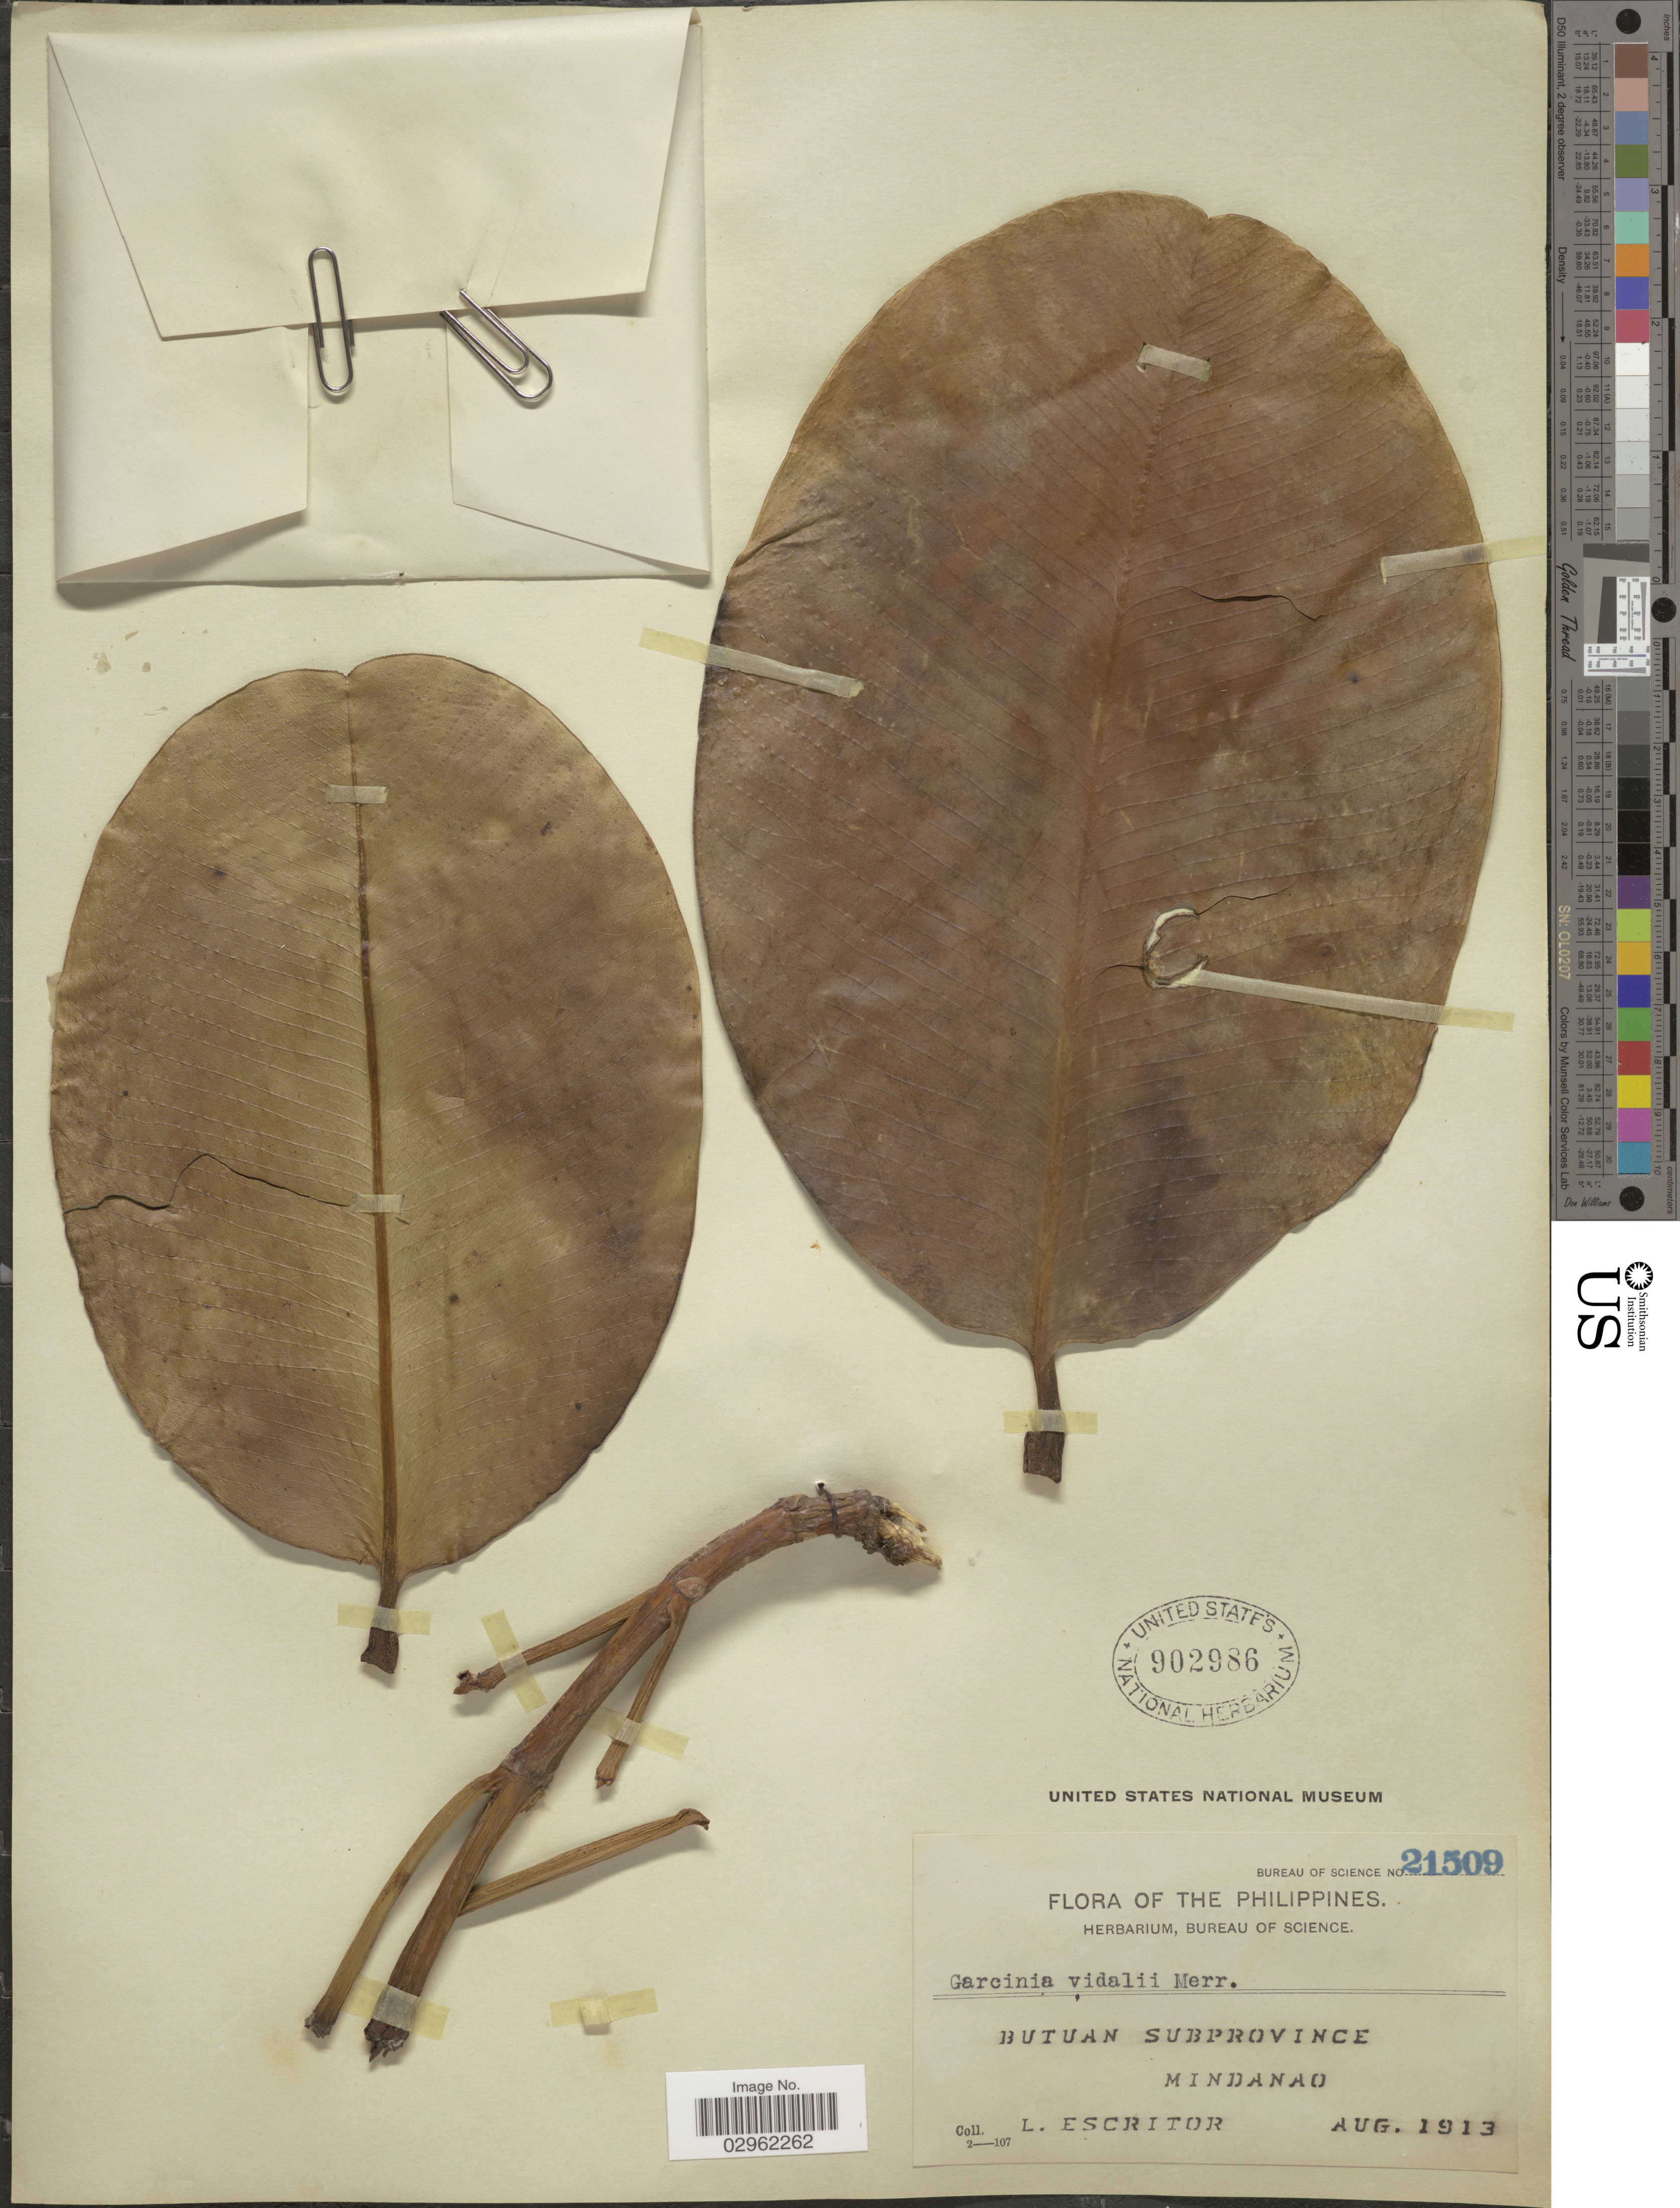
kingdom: Plantae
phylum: Tracheophyta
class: Magnoliopsida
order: Malpighiales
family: Clusiaceae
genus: Garcinia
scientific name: Garcinia vidalii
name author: Merr.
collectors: L. Escritor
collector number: Bureau of Science 21509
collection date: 1913-08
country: Philippines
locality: Butuan Subprovince, Mindanao.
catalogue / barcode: US 902986